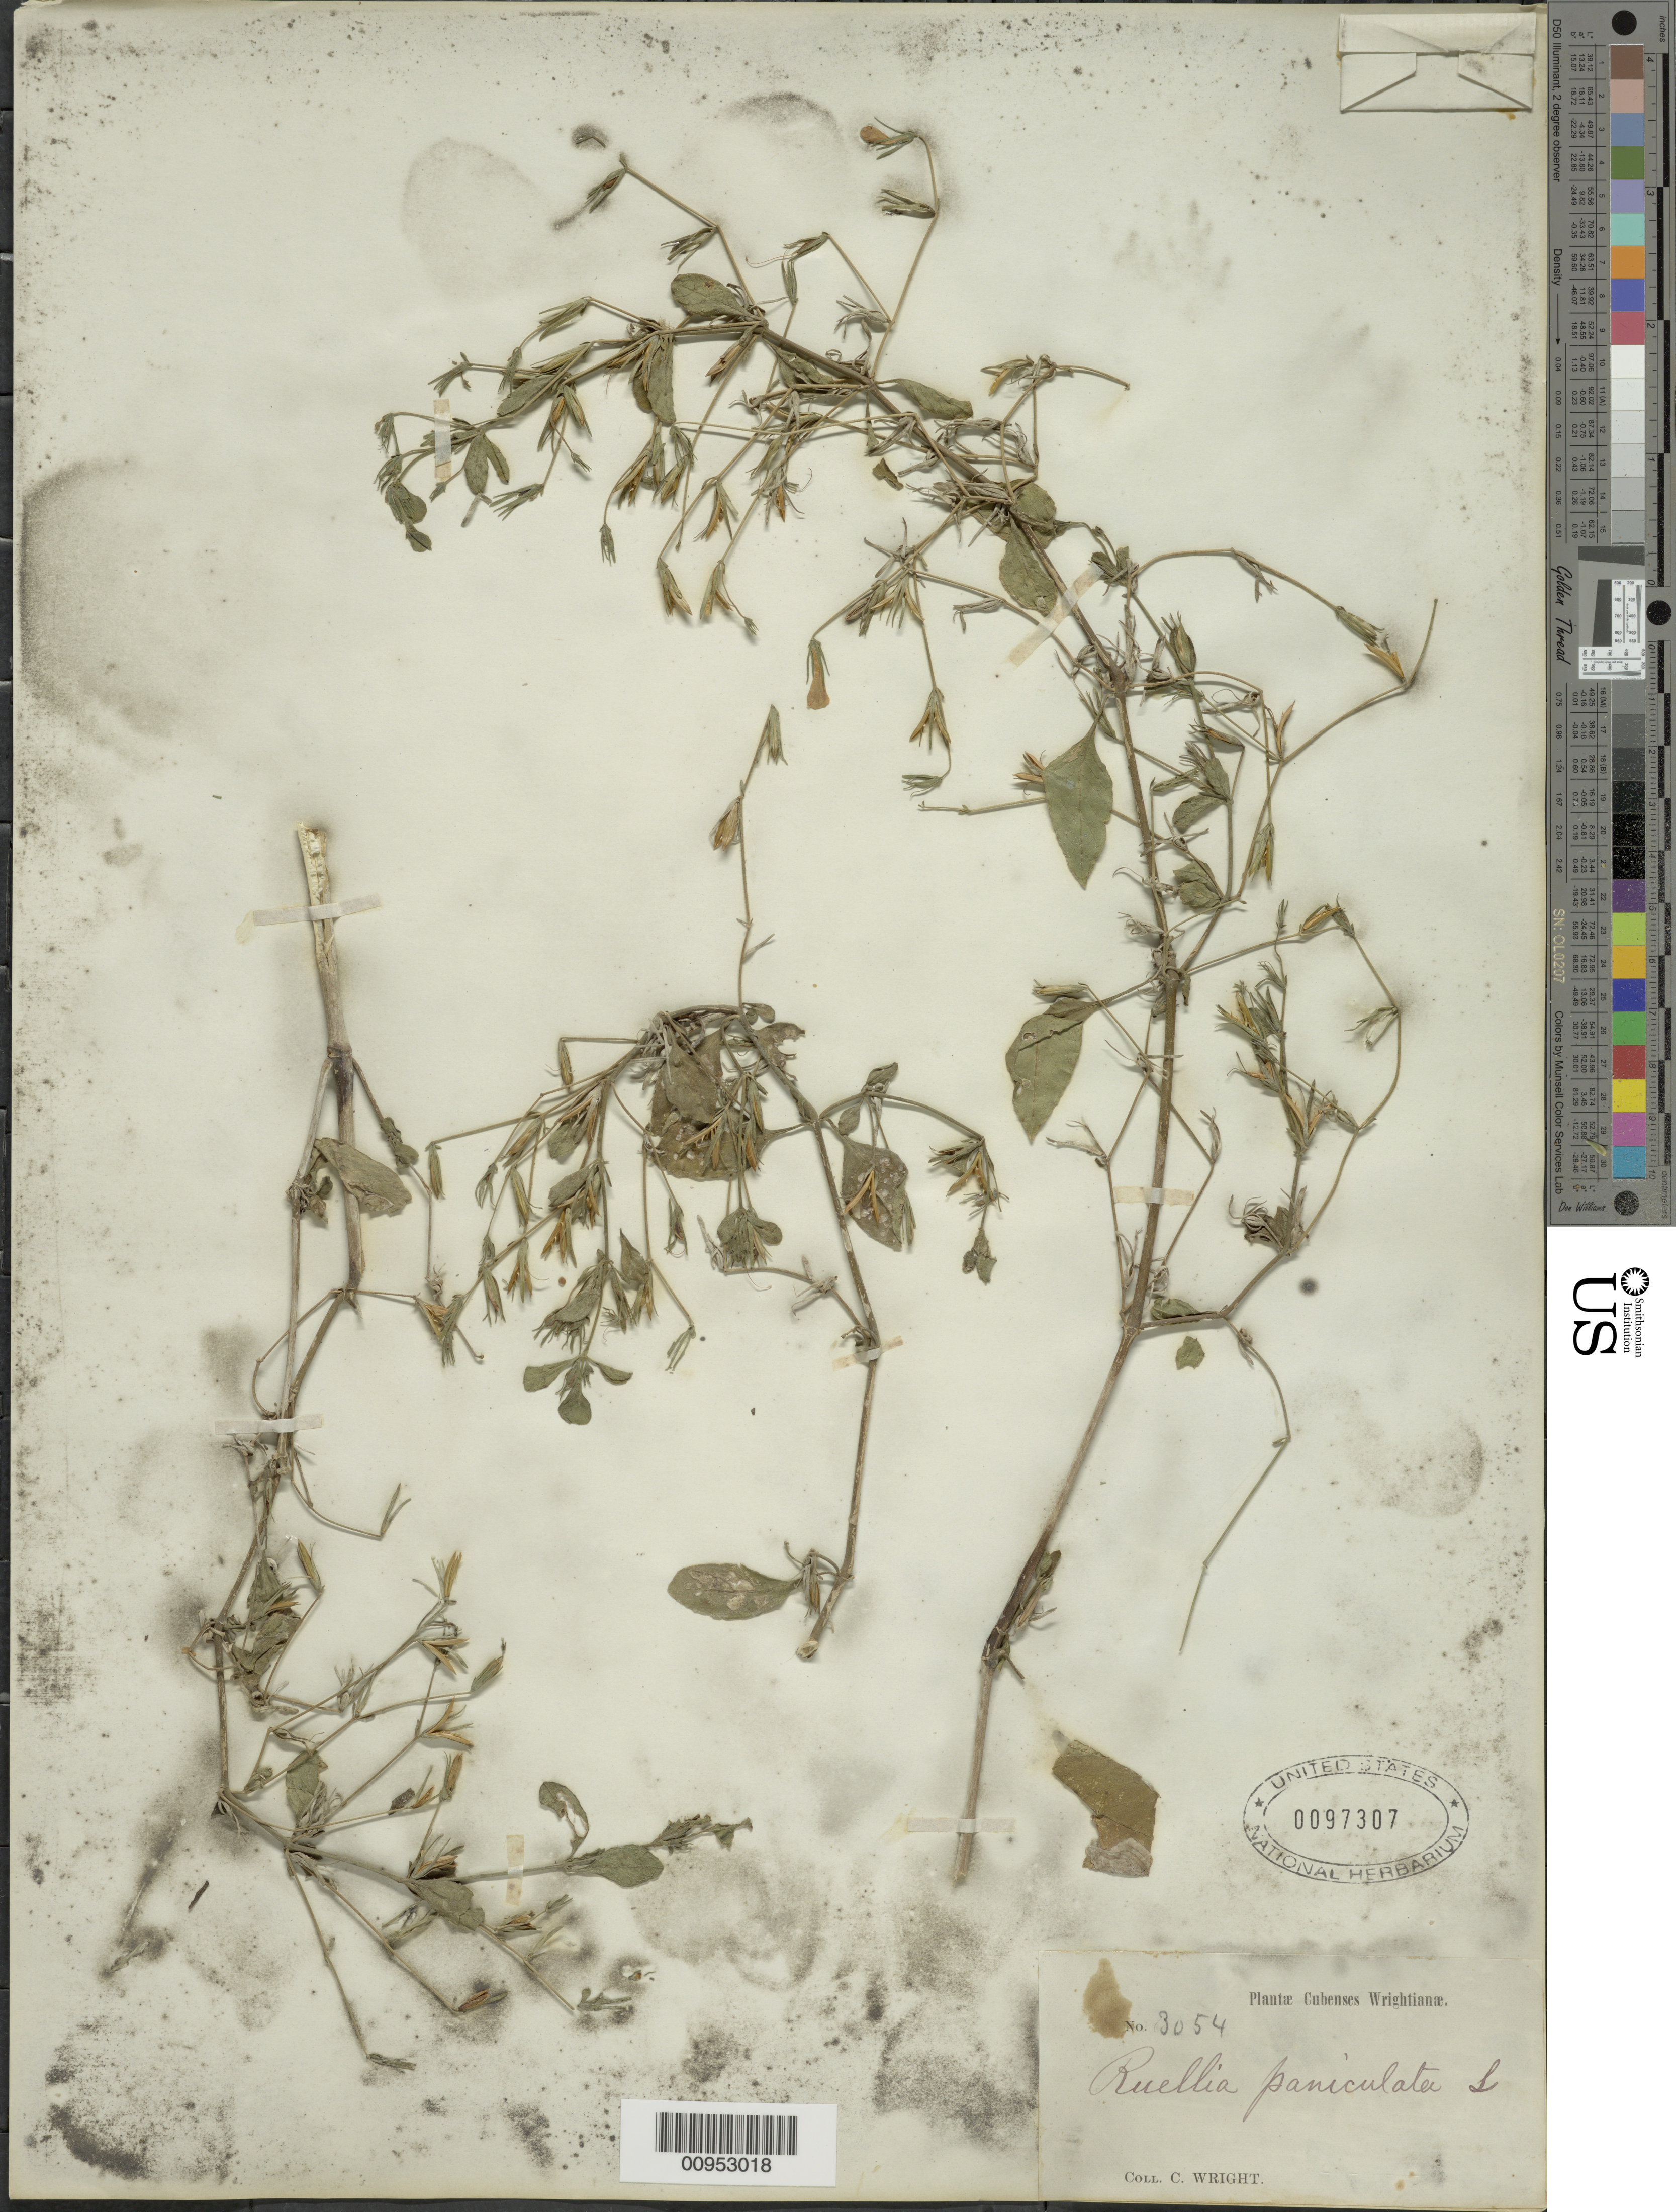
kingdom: Plantae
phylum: Tracheophyta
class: Magnoliopsida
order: Lamiales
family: Acanthaceae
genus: Ruellia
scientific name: Ruellia paniculata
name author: L.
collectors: C. Wright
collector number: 3054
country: Cuba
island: Cuba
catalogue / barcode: US 97307